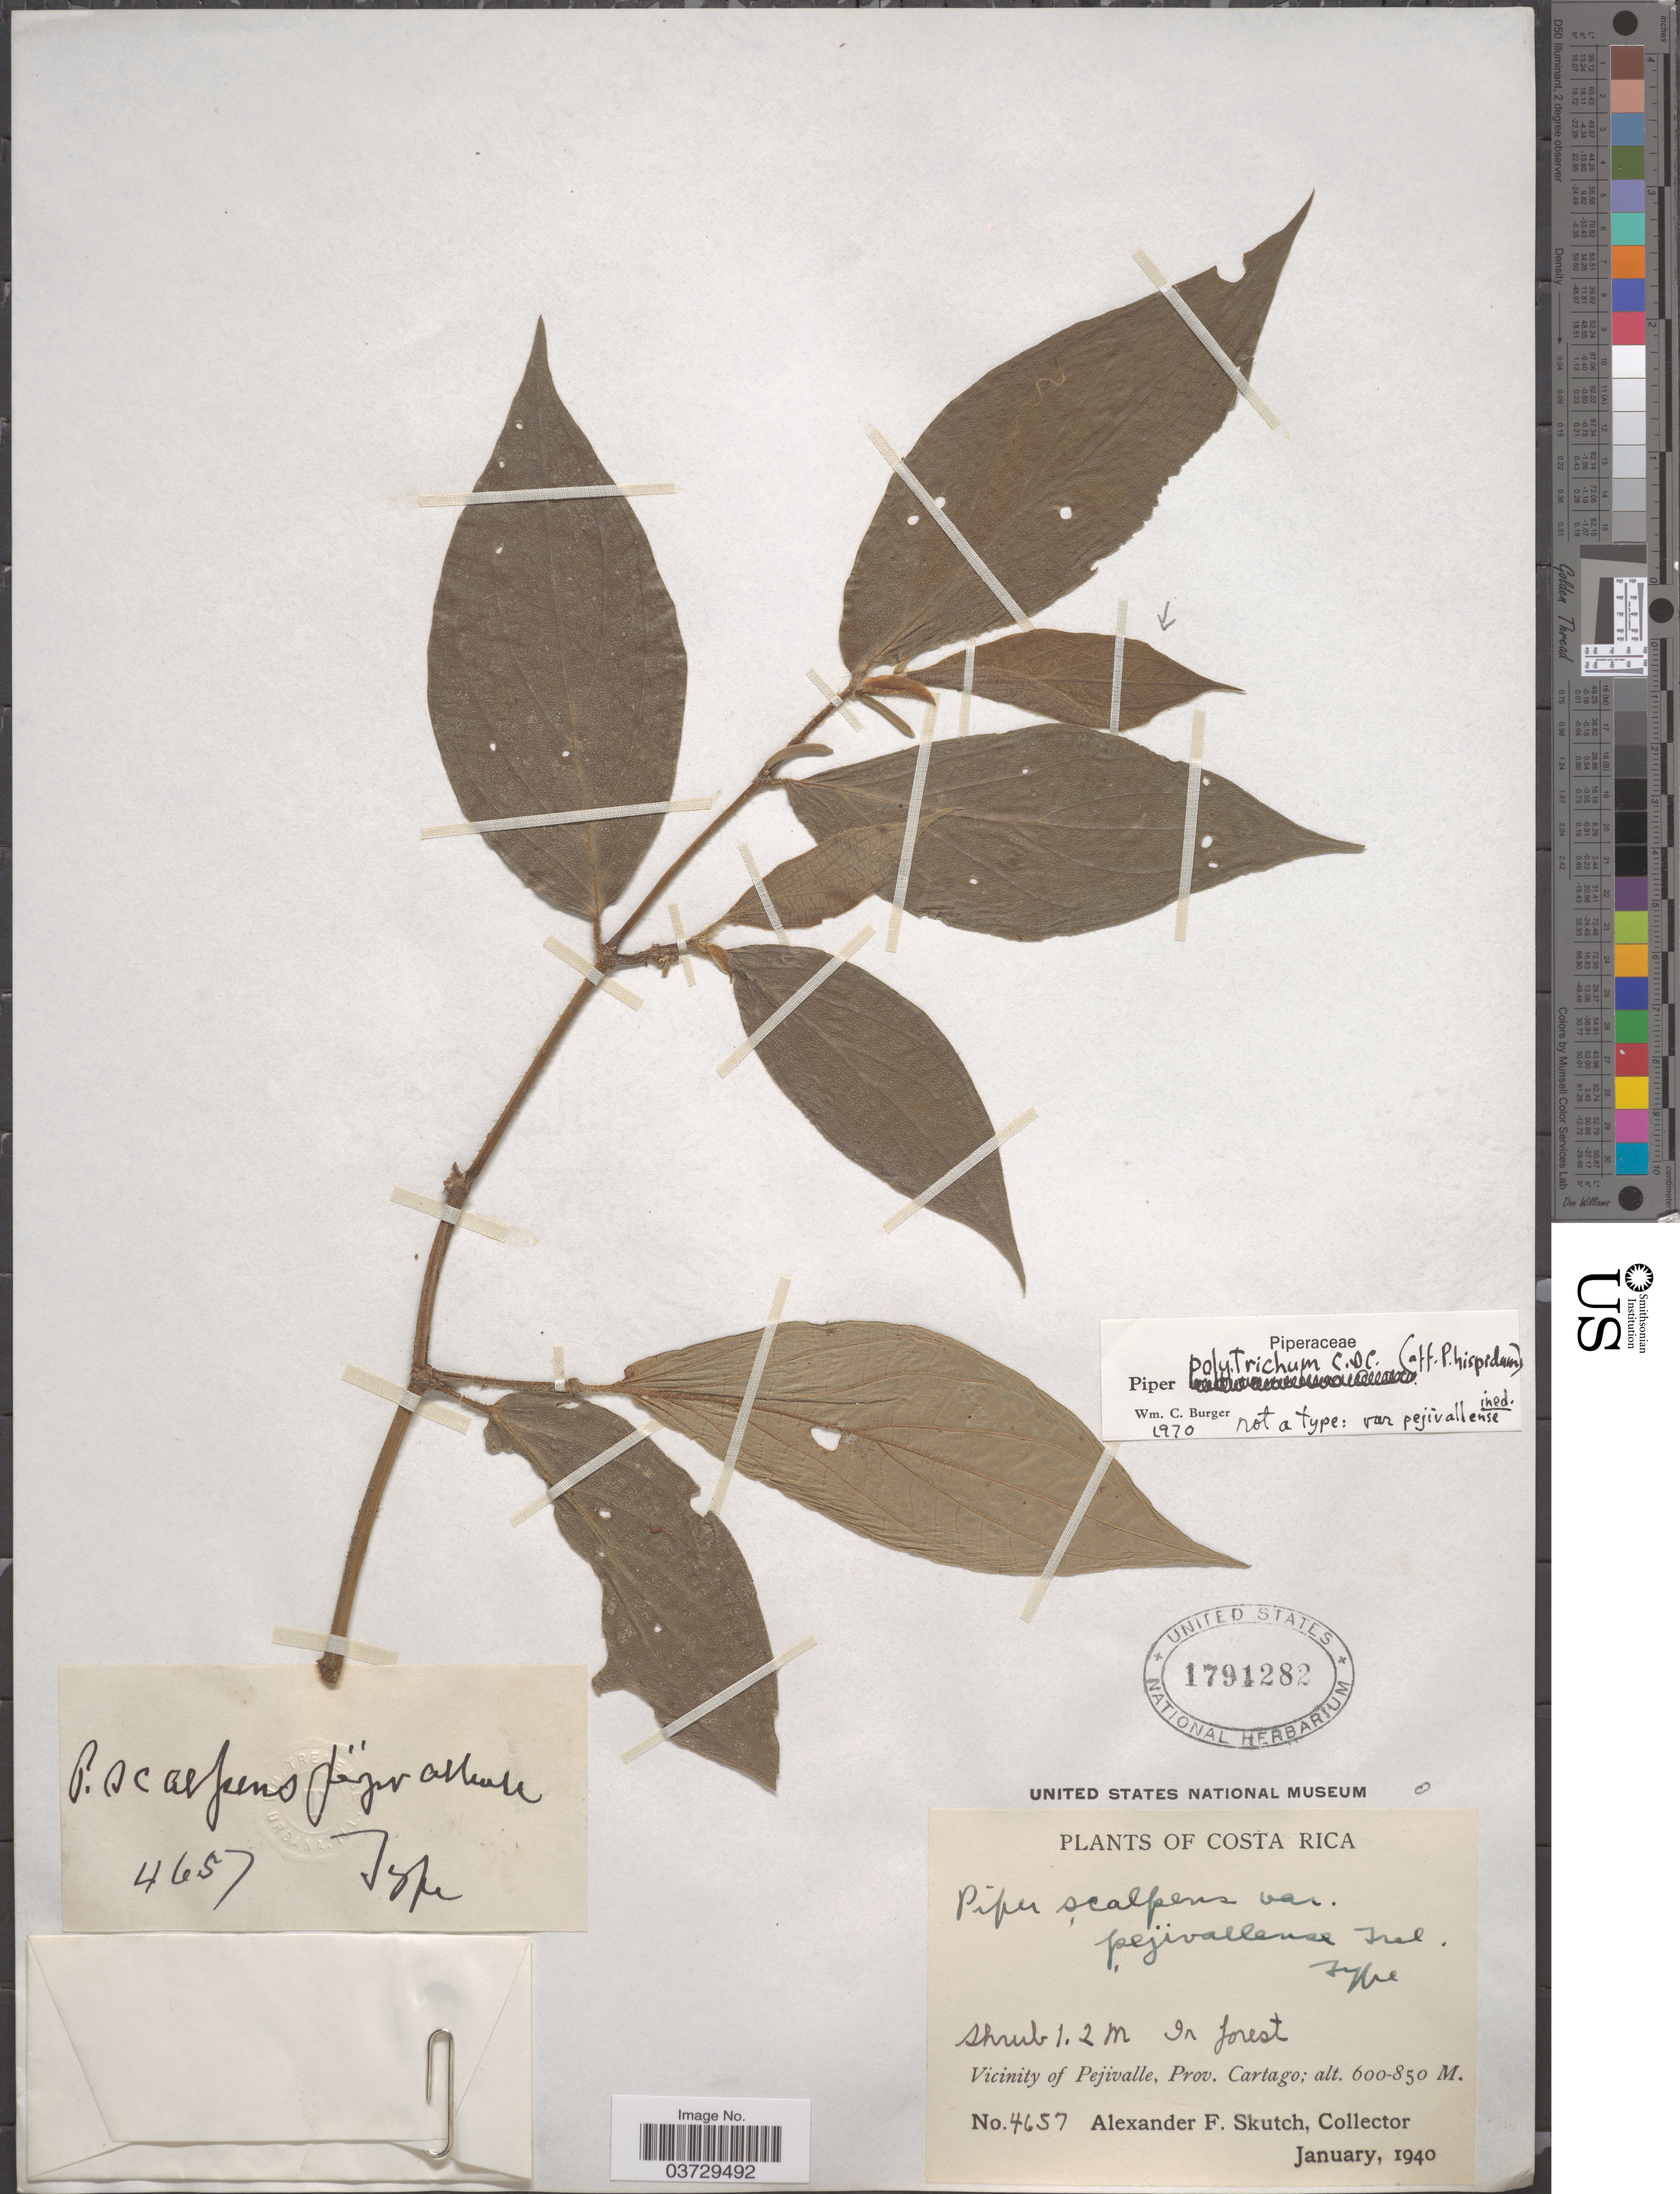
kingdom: Plantae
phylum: Tracheophyta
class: Magnoliopsida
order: Piperales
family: Piperaceae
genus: Piper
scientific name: Piper polytrichum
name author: C. DC.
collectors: A. F. Skutch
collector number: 4657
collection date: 1940-01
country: Costa Rica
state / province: Cartago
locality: Vicinity of Pejivalle.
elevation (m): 600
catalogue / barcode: US 1791282